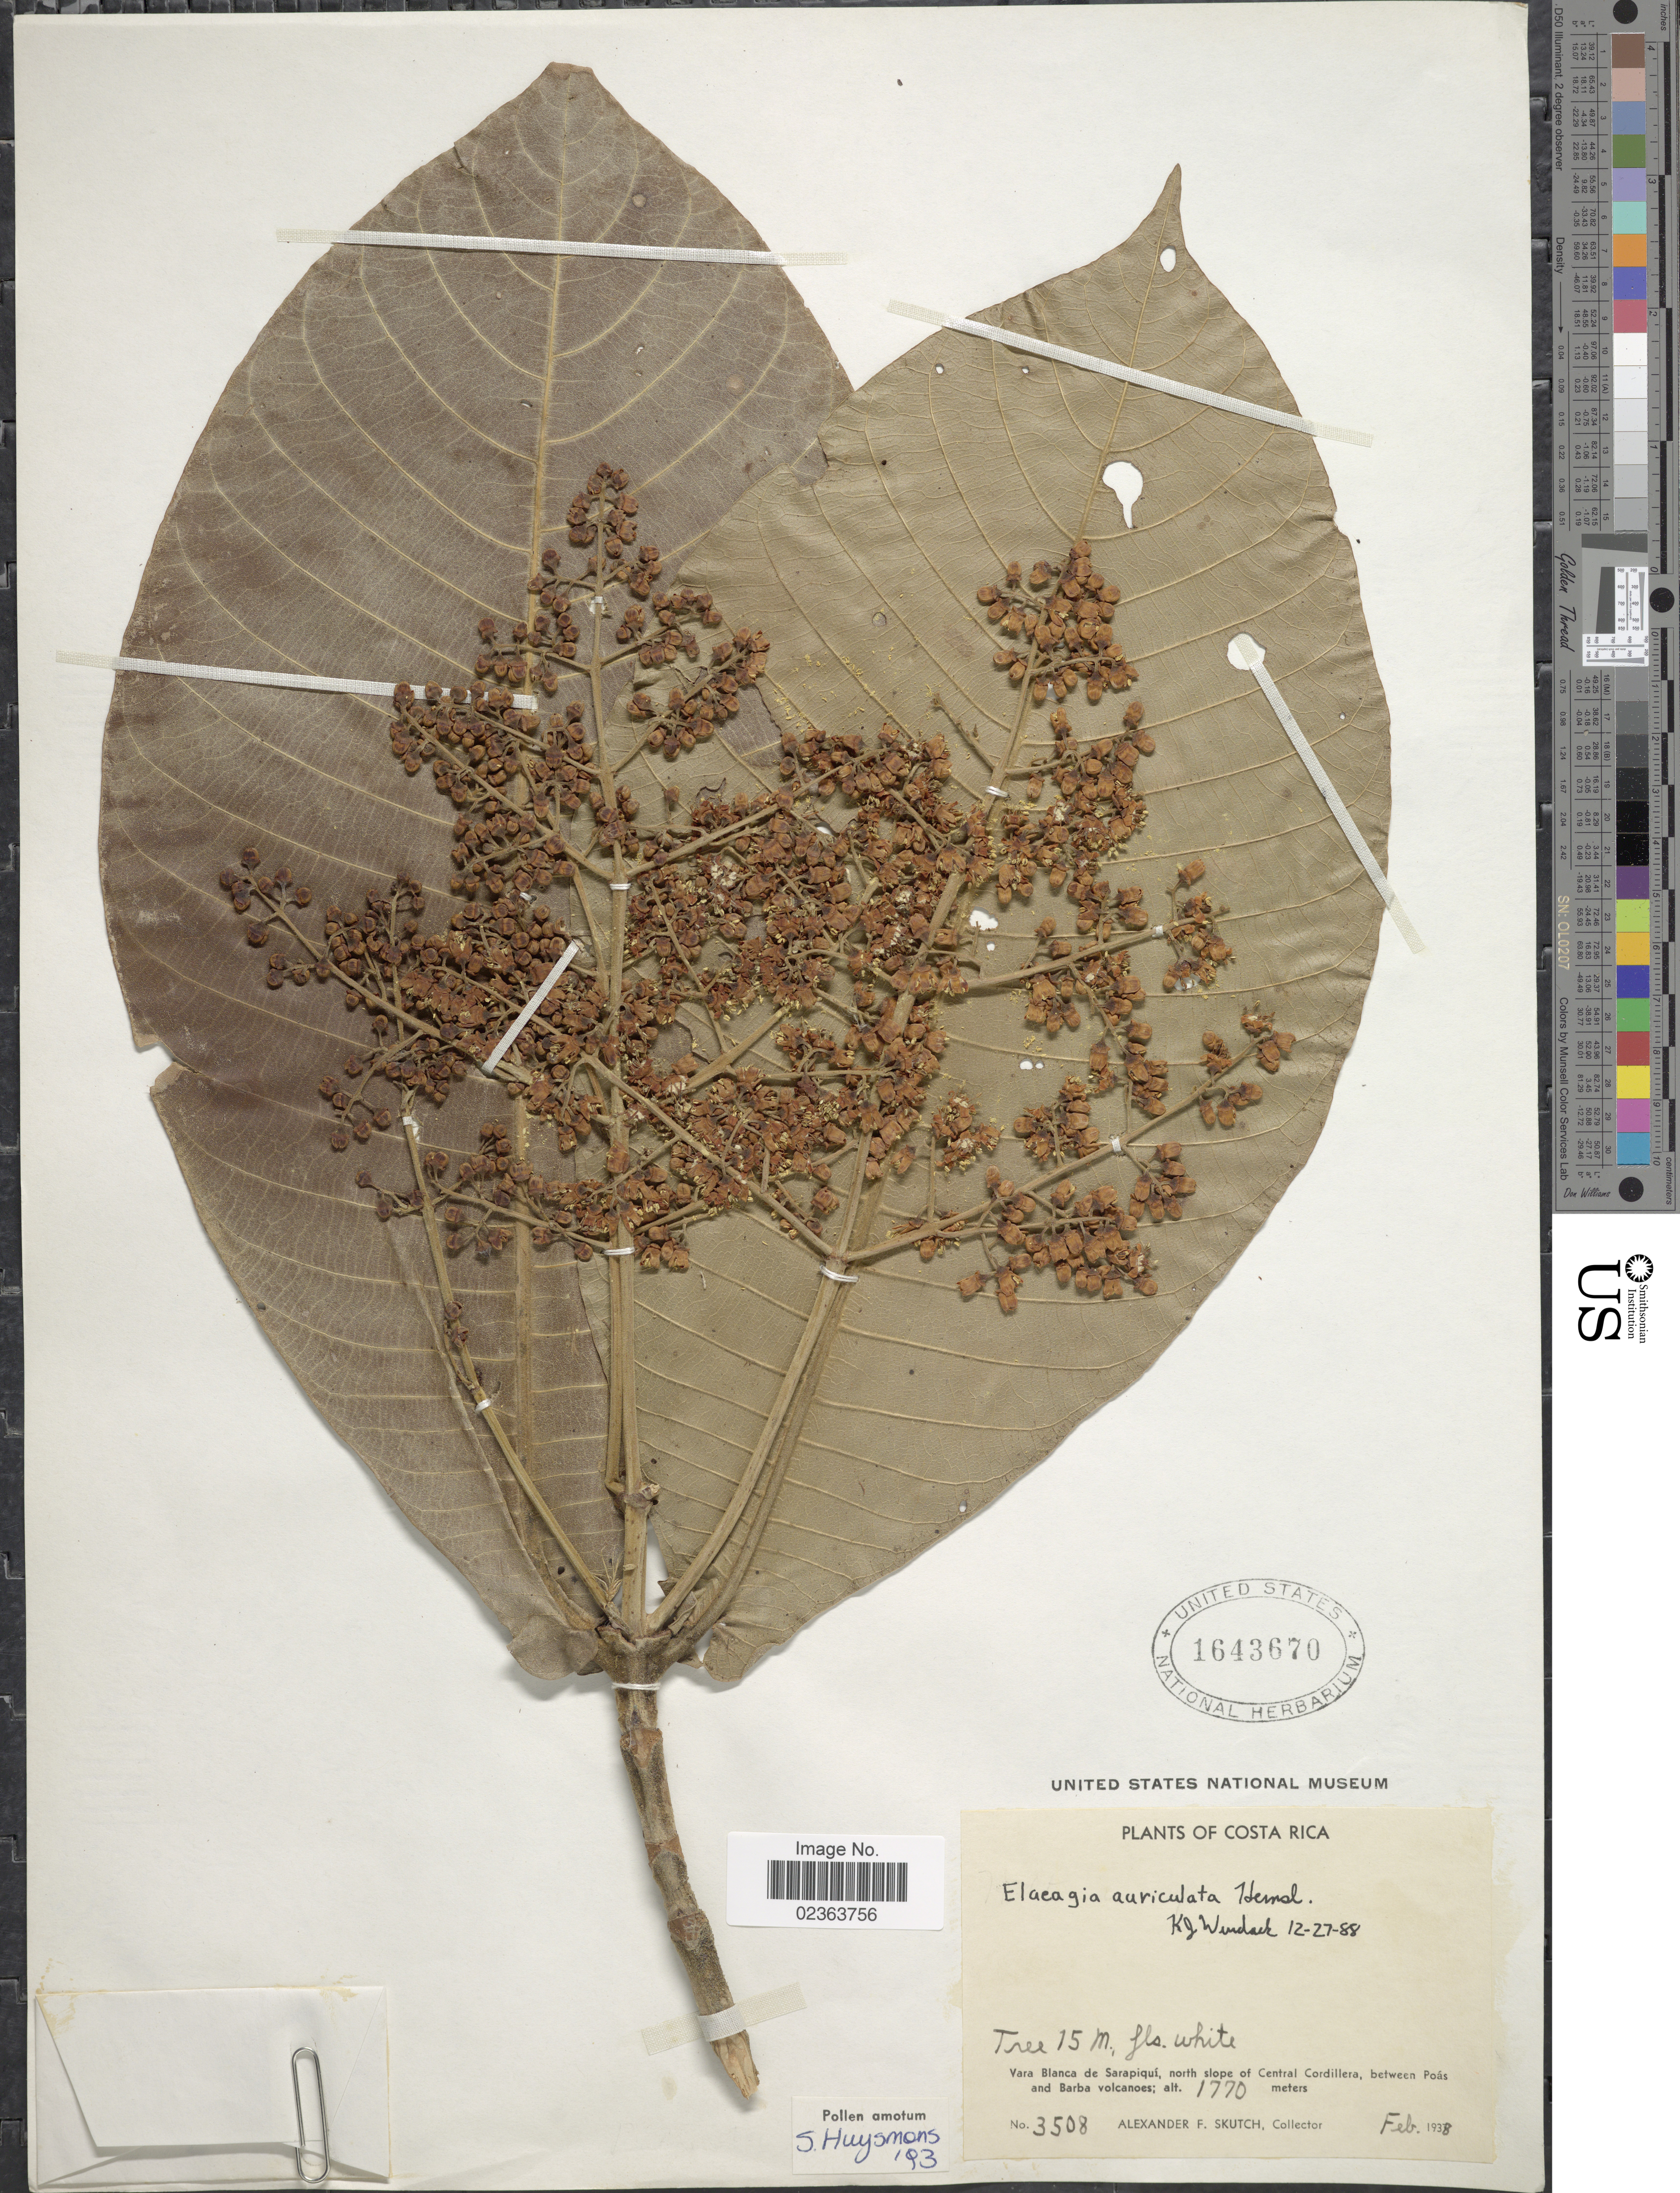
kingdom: Plantae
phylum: Tracheophyta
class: Magnoliopsida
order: Gentianales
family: Rubiaceae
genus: Elaeagia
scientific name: Elaeagia auriculata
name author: Hemsl.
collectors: A. F. Skutch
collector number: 3508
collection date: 1938-02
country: Costa Rica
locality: Vara Blanca de Sarapiqui, north slope of Central Cordillera, between Poas and Barba volcanoes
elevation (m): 1770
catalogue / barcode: US 1643670